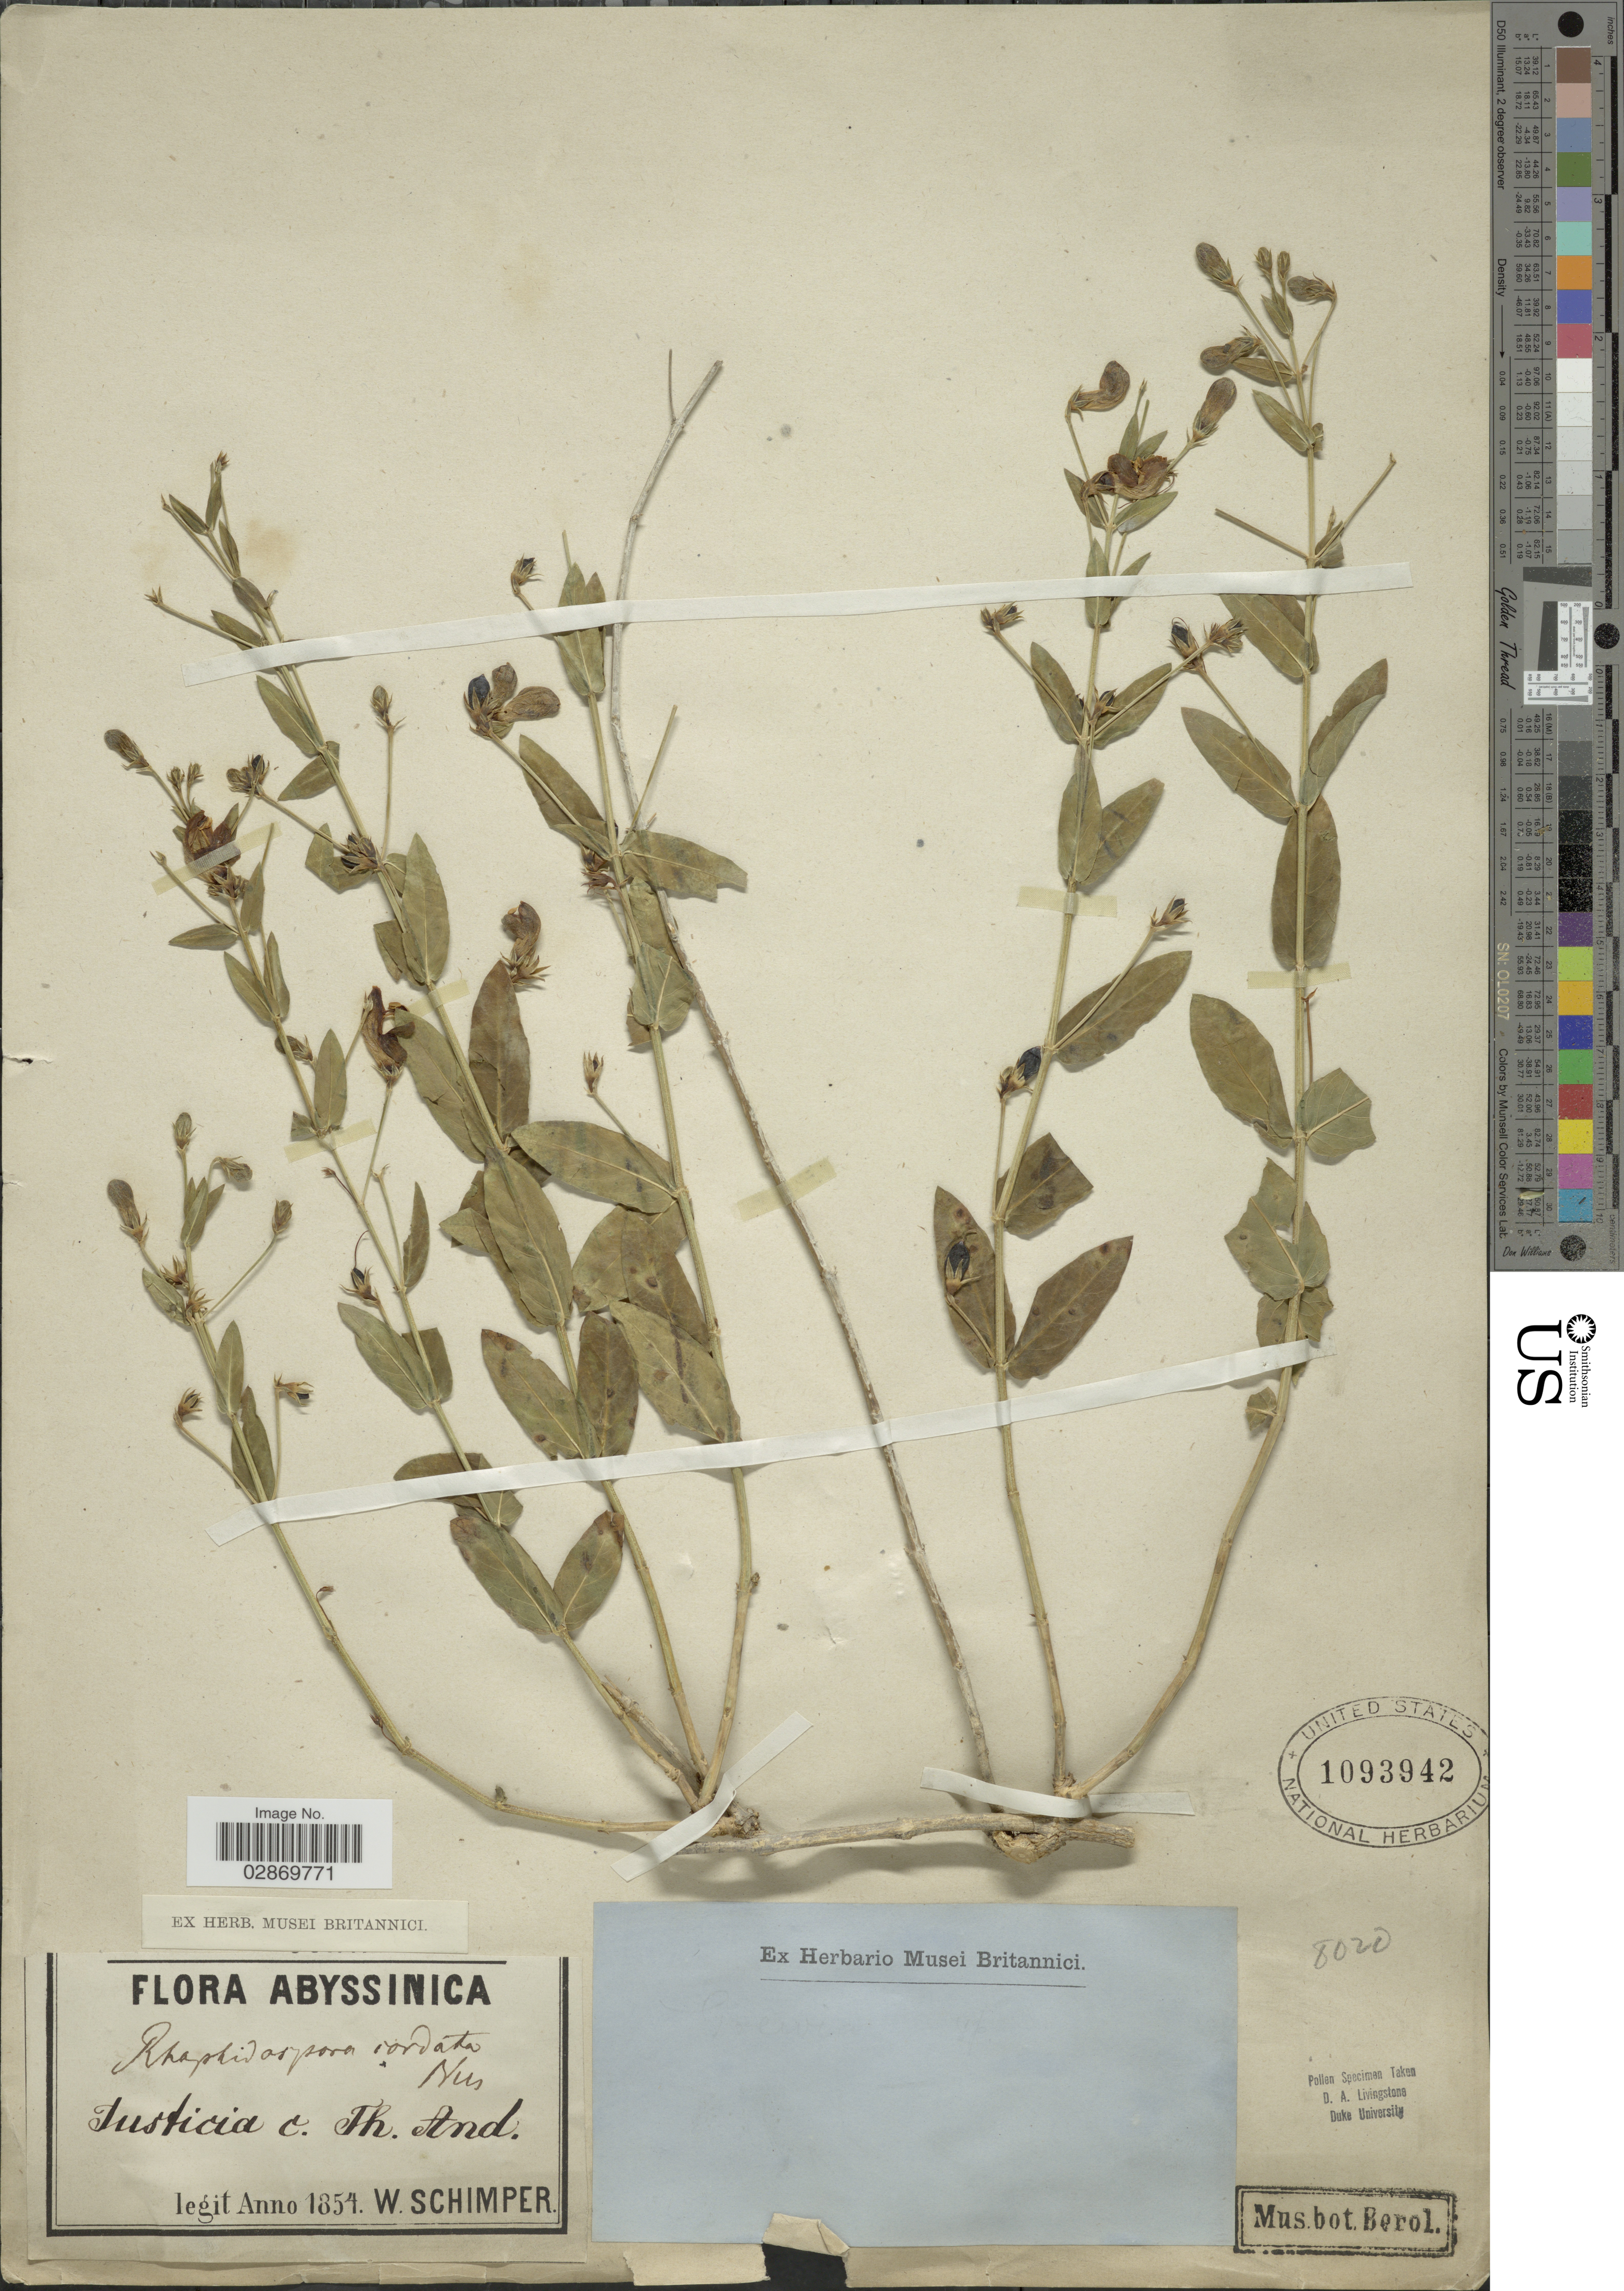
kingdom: Plantae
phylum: Tracheophyta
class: Magnoliopsida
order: Lamiales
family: Acanthaceae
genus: Rhaphidospora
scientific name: Rhaphidospora cordata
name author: Nees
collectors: W. Schimper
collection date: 1854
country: Eritrea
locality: Abyssinica.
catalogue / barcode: US 1093942